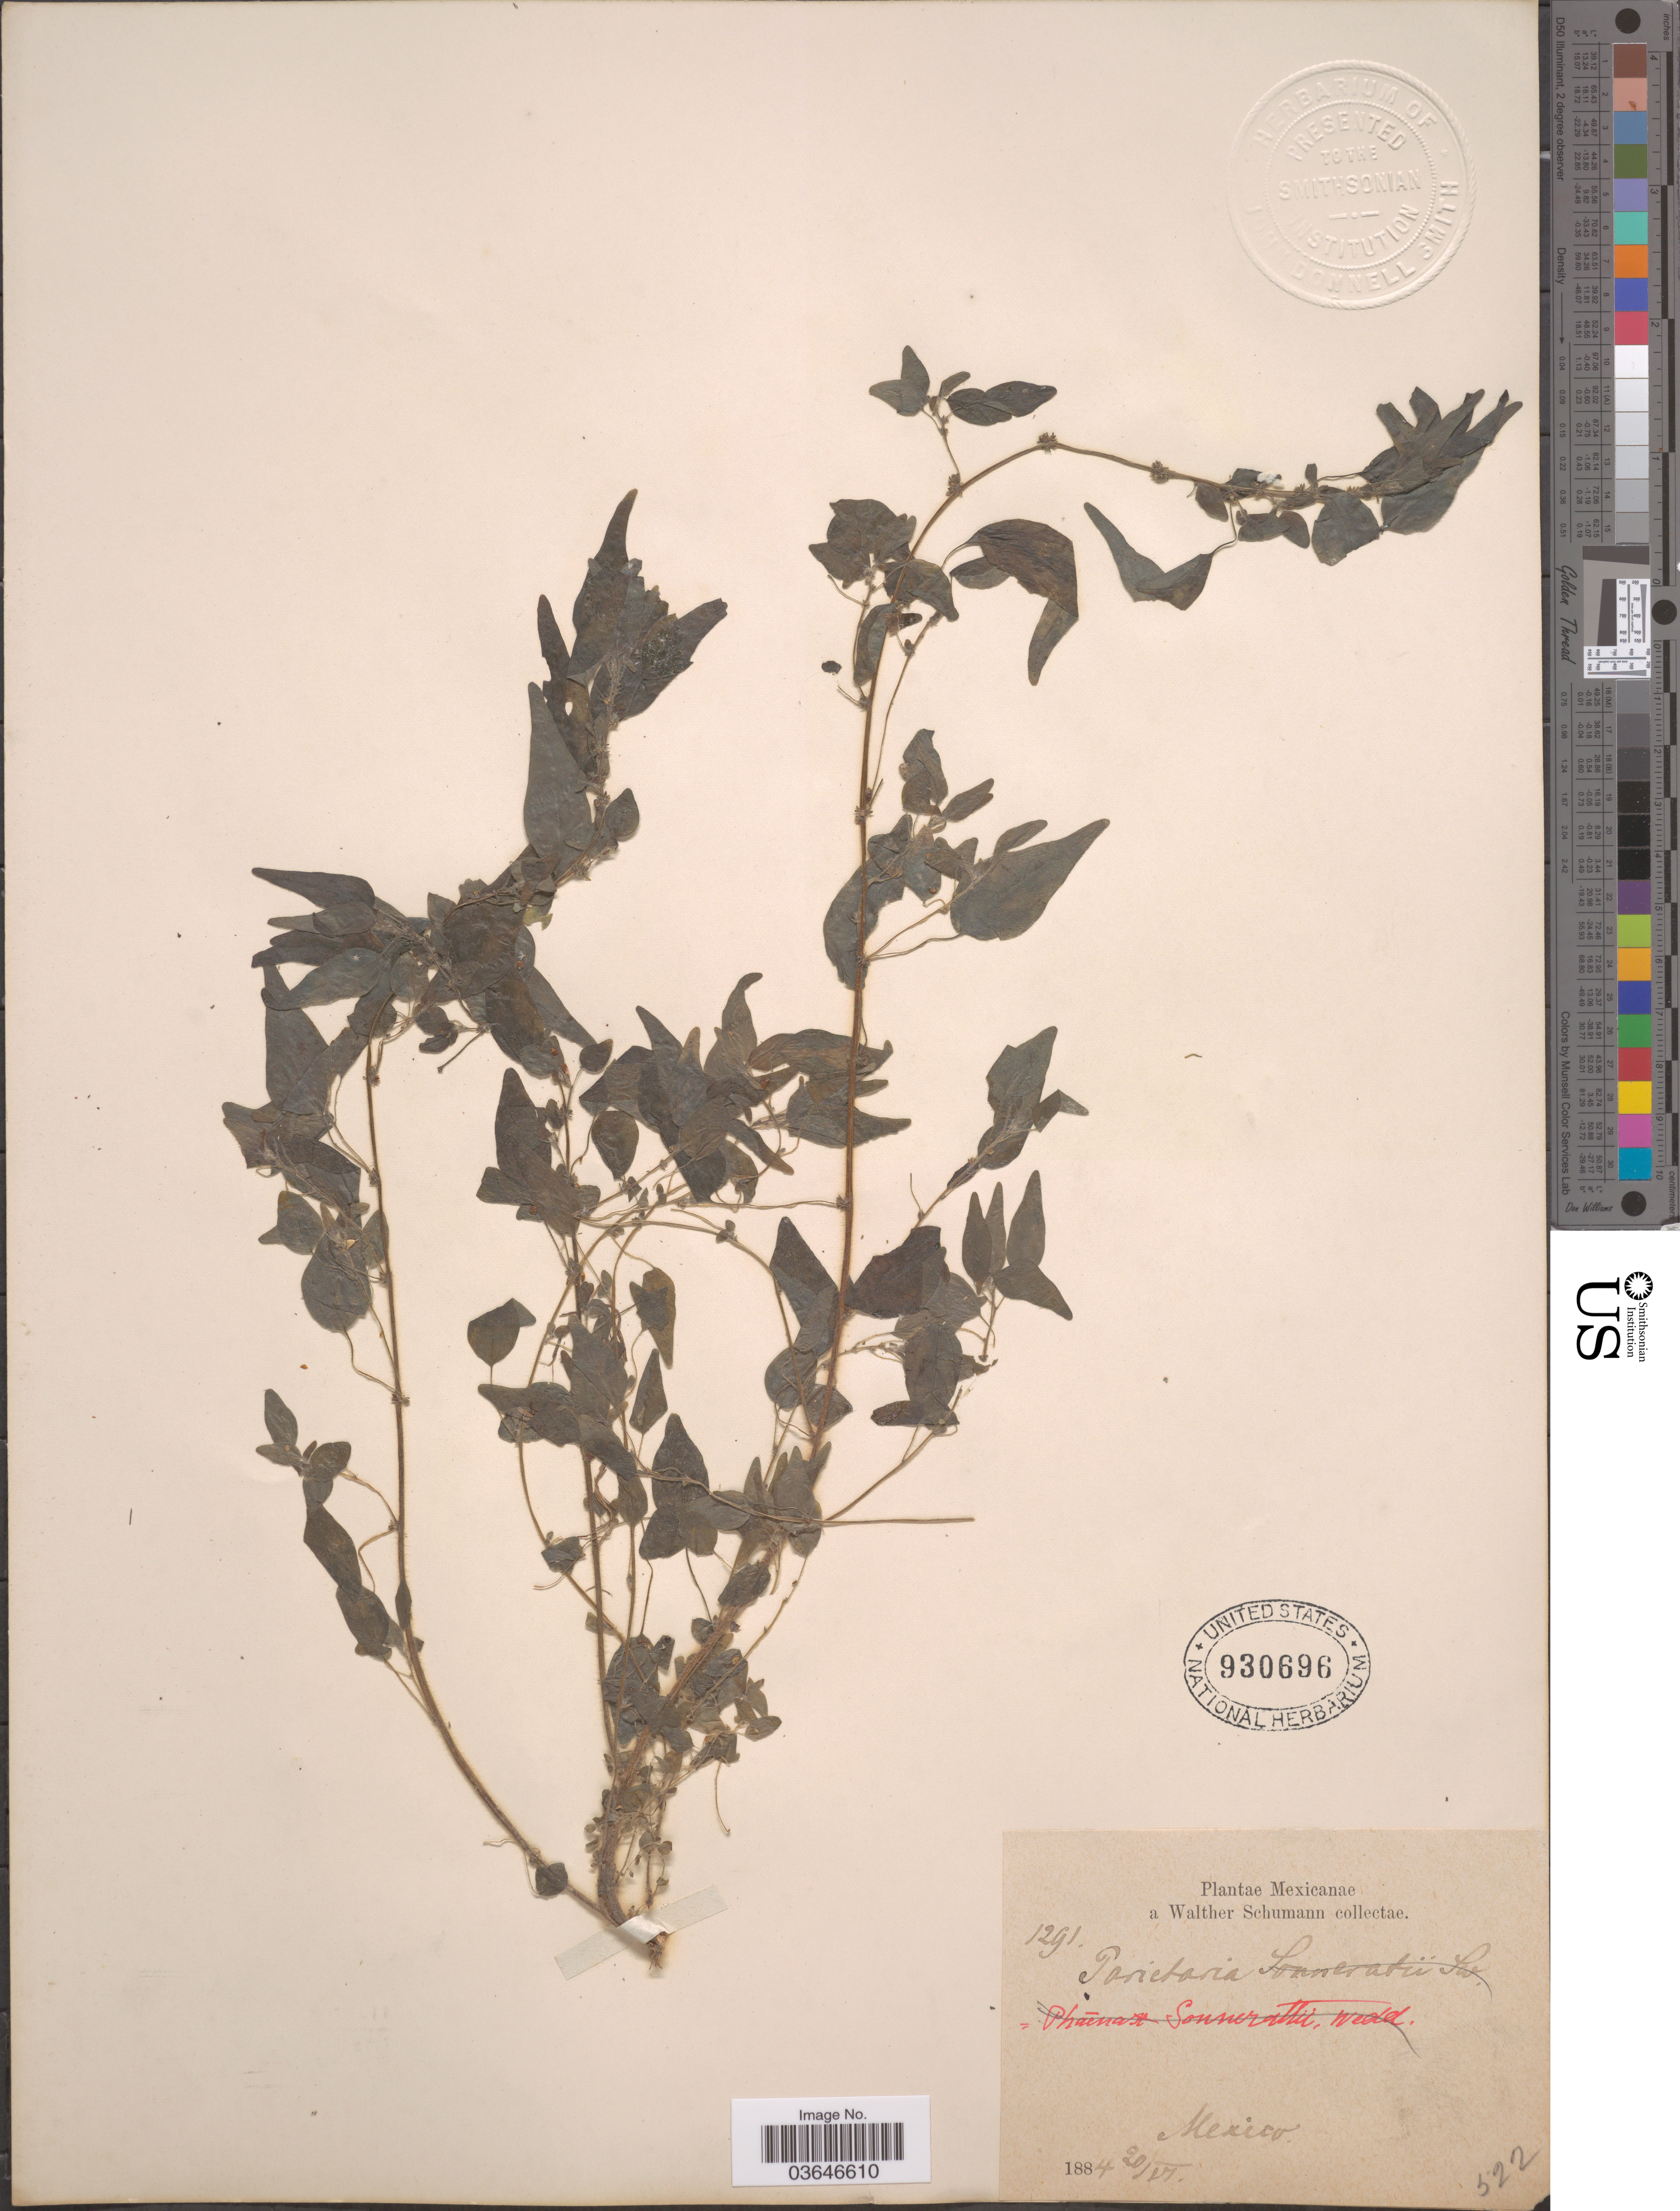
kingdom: Plantae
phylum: Tracheophyta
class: Magnoliopsida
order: Rosales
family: Urticaceae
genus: Parietaria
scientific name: Parietaria sp.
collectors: W. Schumann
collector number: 1291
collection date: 1884-06-20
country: Mexico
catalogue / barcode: US 930696